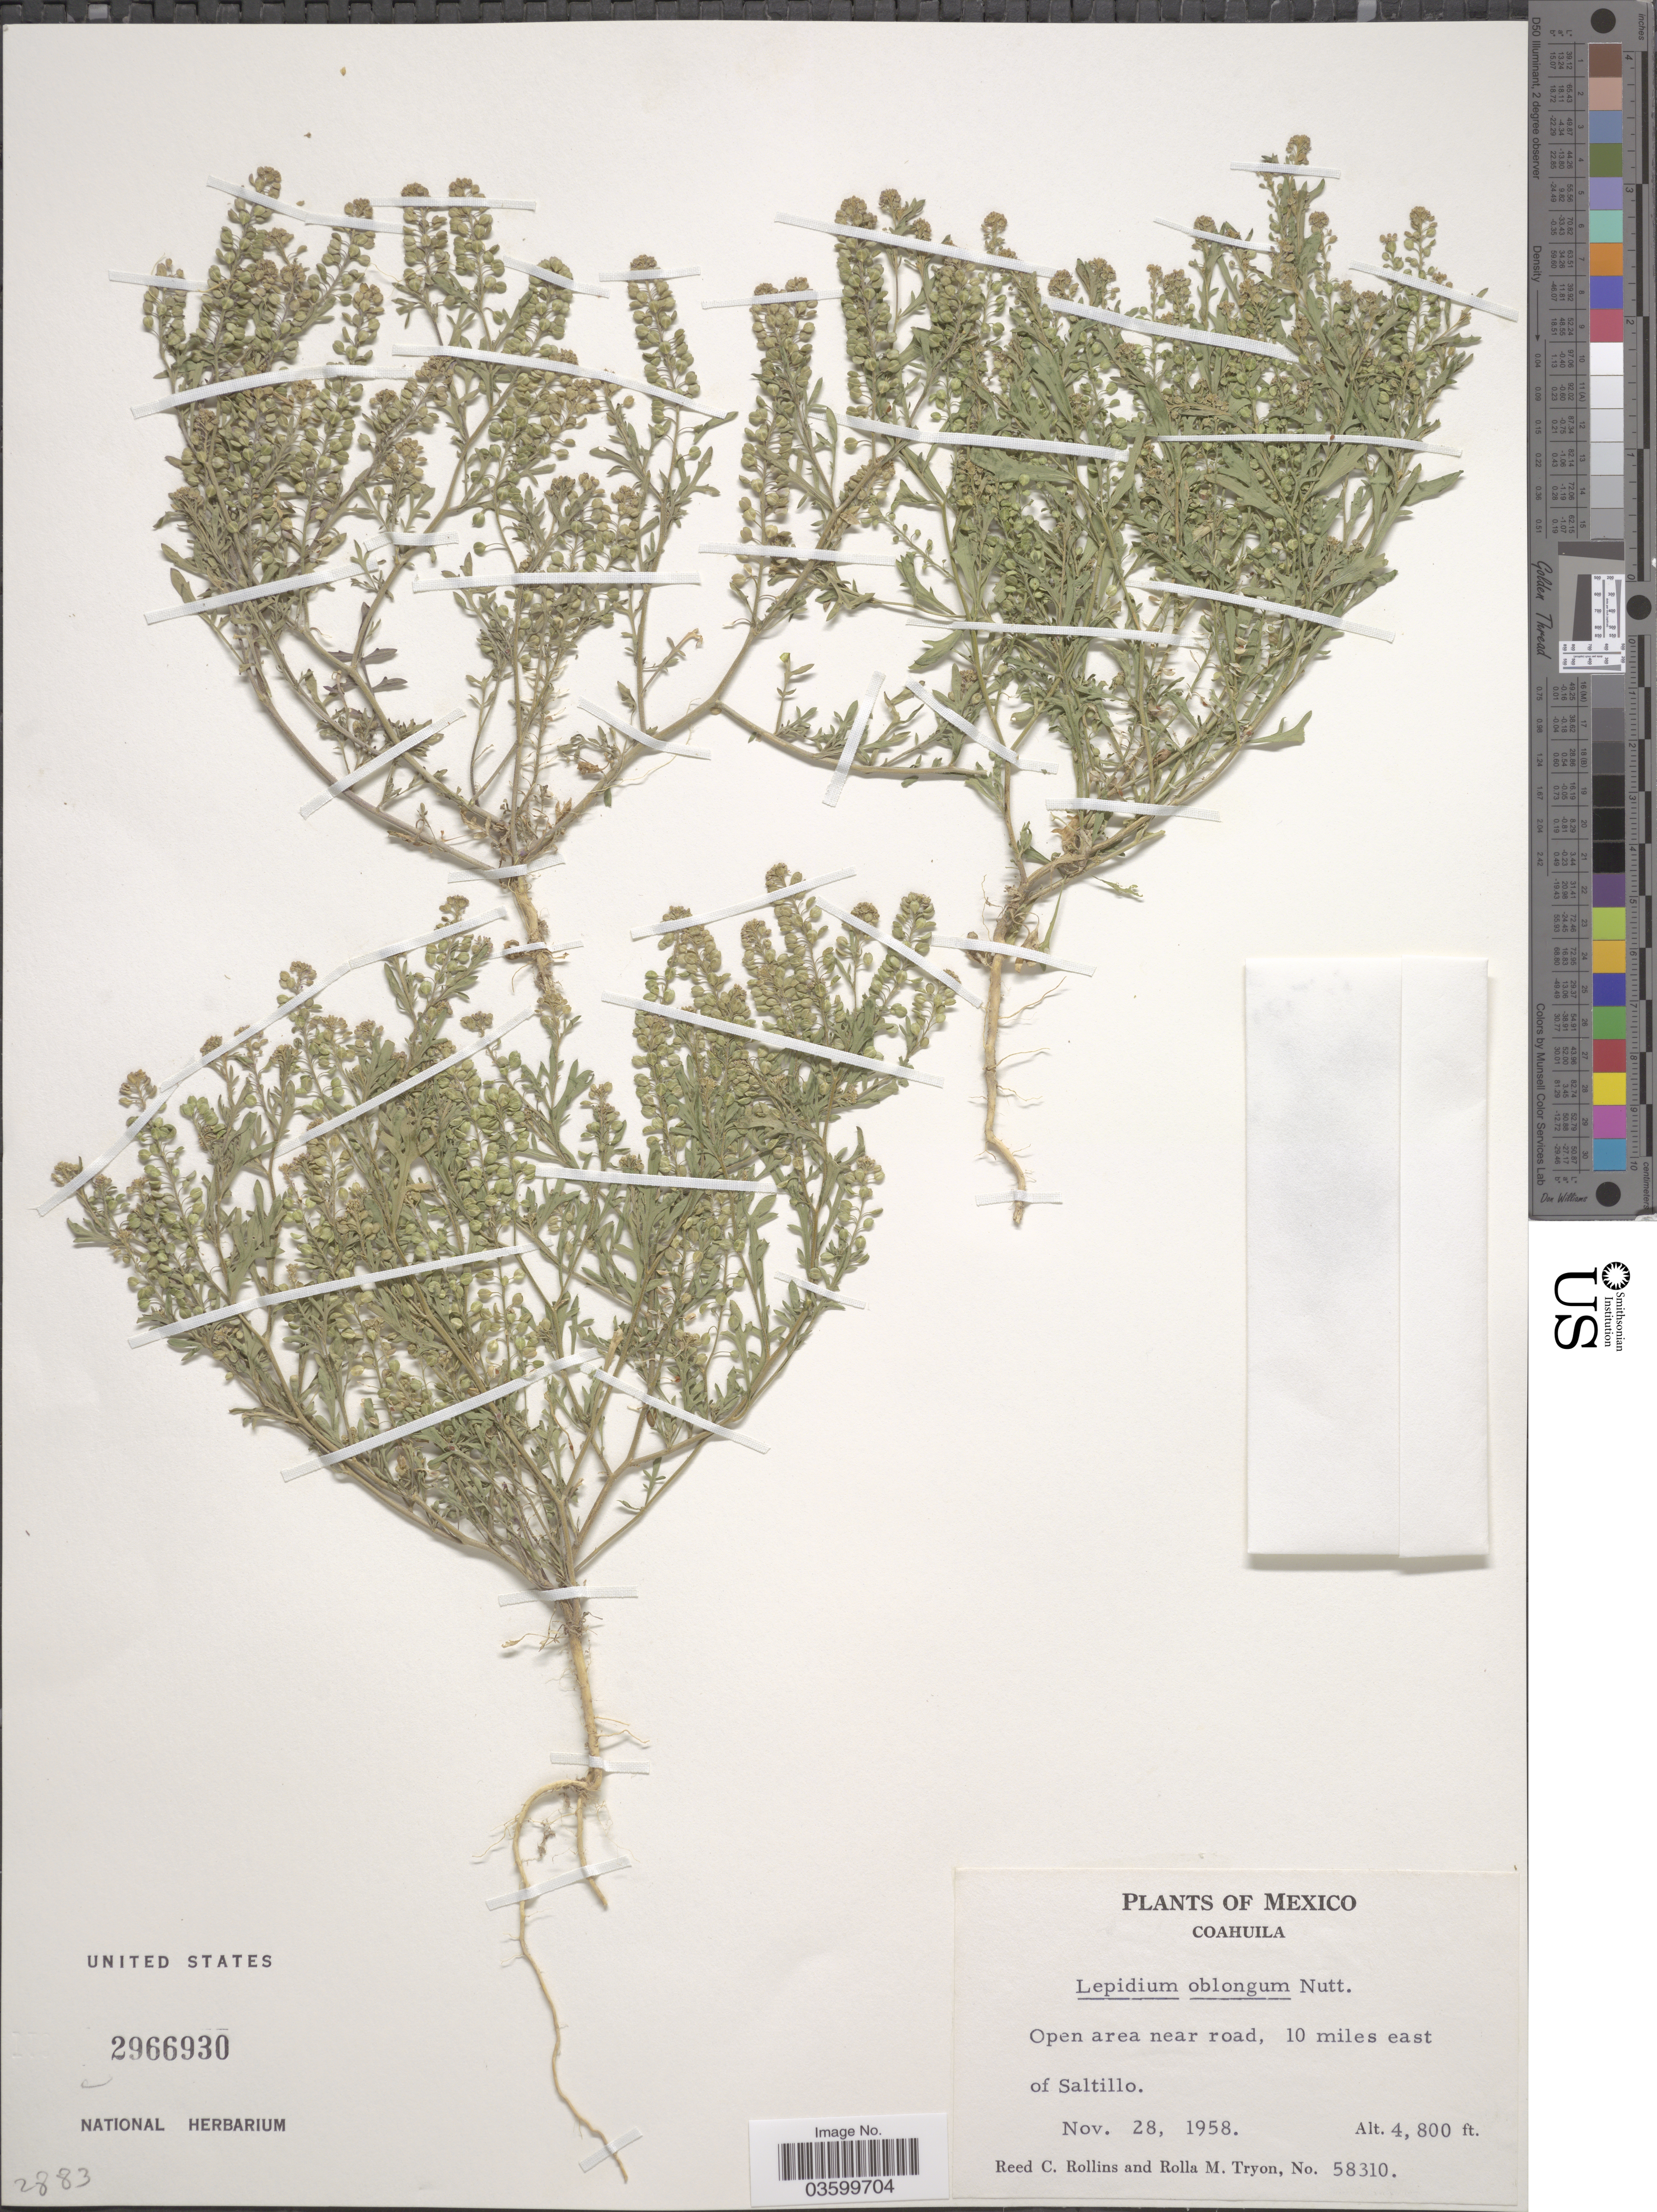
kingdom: Plantae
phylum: Tracheophyta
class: Magnoliopsida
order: Brassicales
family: Brassicaceae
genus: Lepidium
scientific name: Lepidium oblongum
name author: Small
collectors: R. C. Rollins & R. M. Tryon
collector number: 58310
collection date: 1958-11-28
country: Mexico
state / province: Coahuila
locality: Open area near road, 10 miles east of Saltillo.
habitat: open area near road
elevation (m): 1463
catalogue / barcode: US 2966930